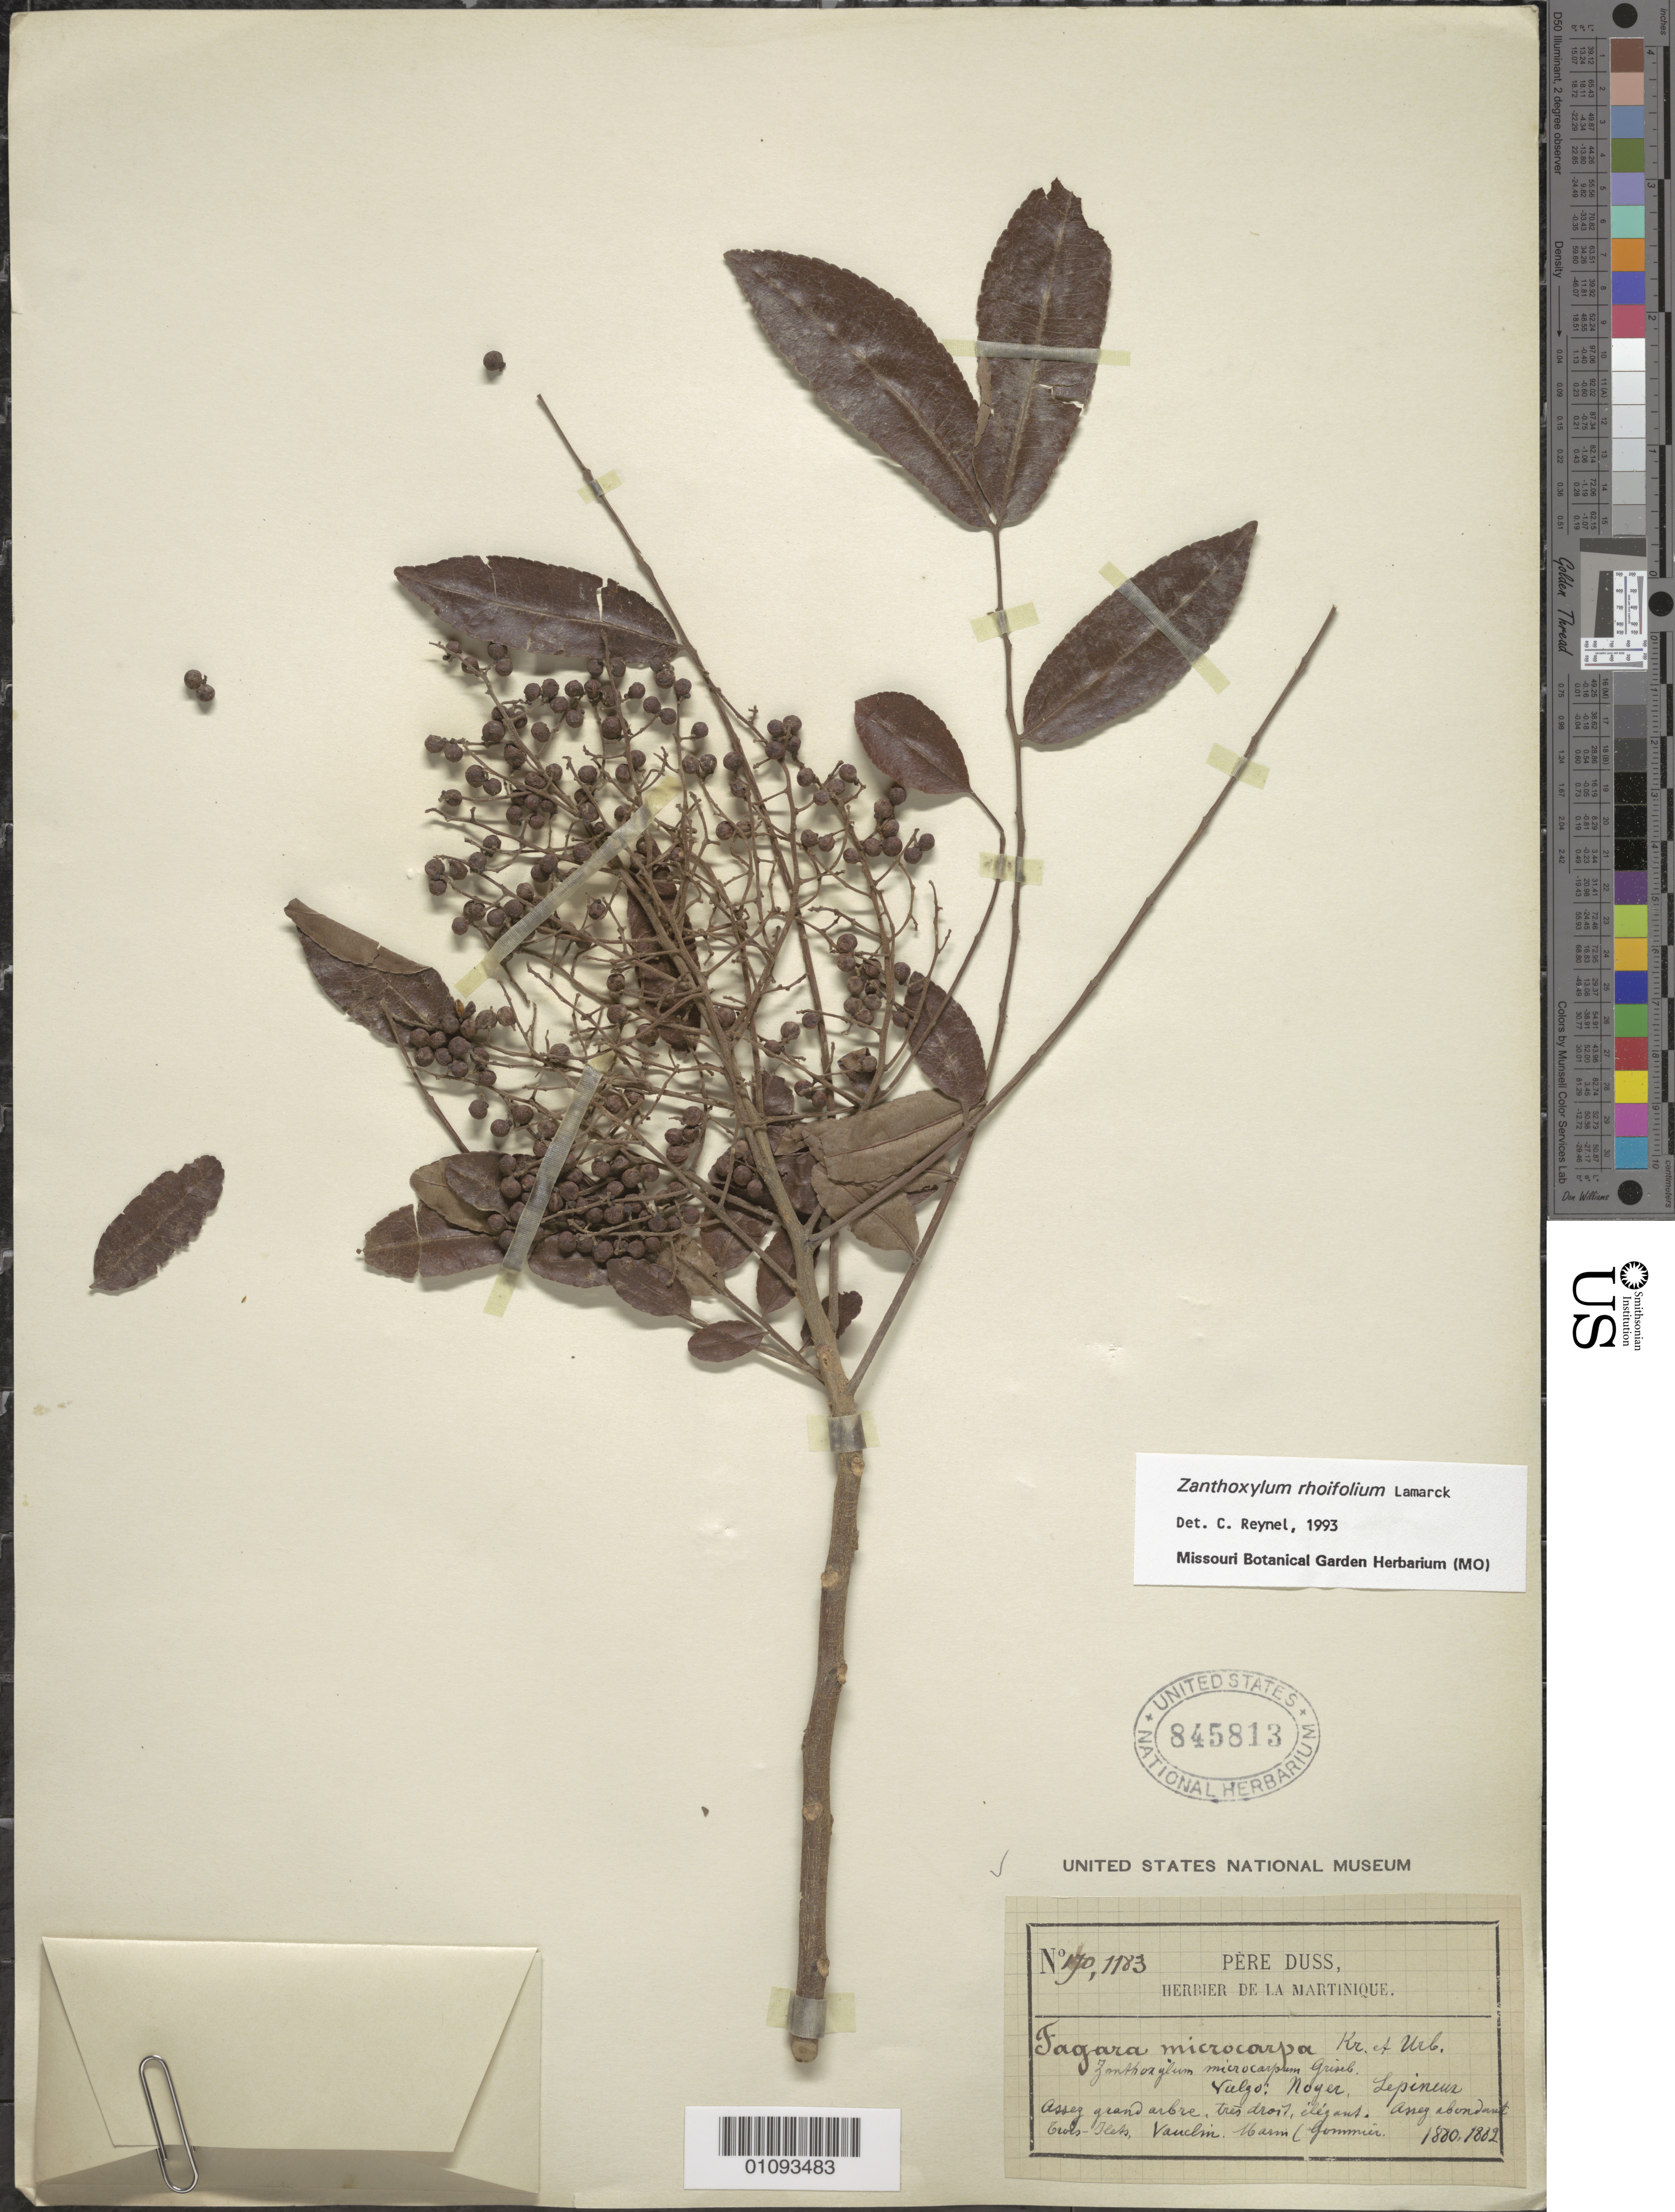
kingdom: Plantae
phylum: Tracheophyta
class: Magnoliopsida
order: Sapindales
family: Rutaceae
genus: Zanthoxylum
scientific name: Zanthoxylum rhoifolium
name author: Lam.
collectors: Père Duss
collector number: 170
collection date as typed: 1880 and -- --- 1882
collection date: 1880,1882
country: Martinique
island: Martinique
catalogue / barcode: US 845813